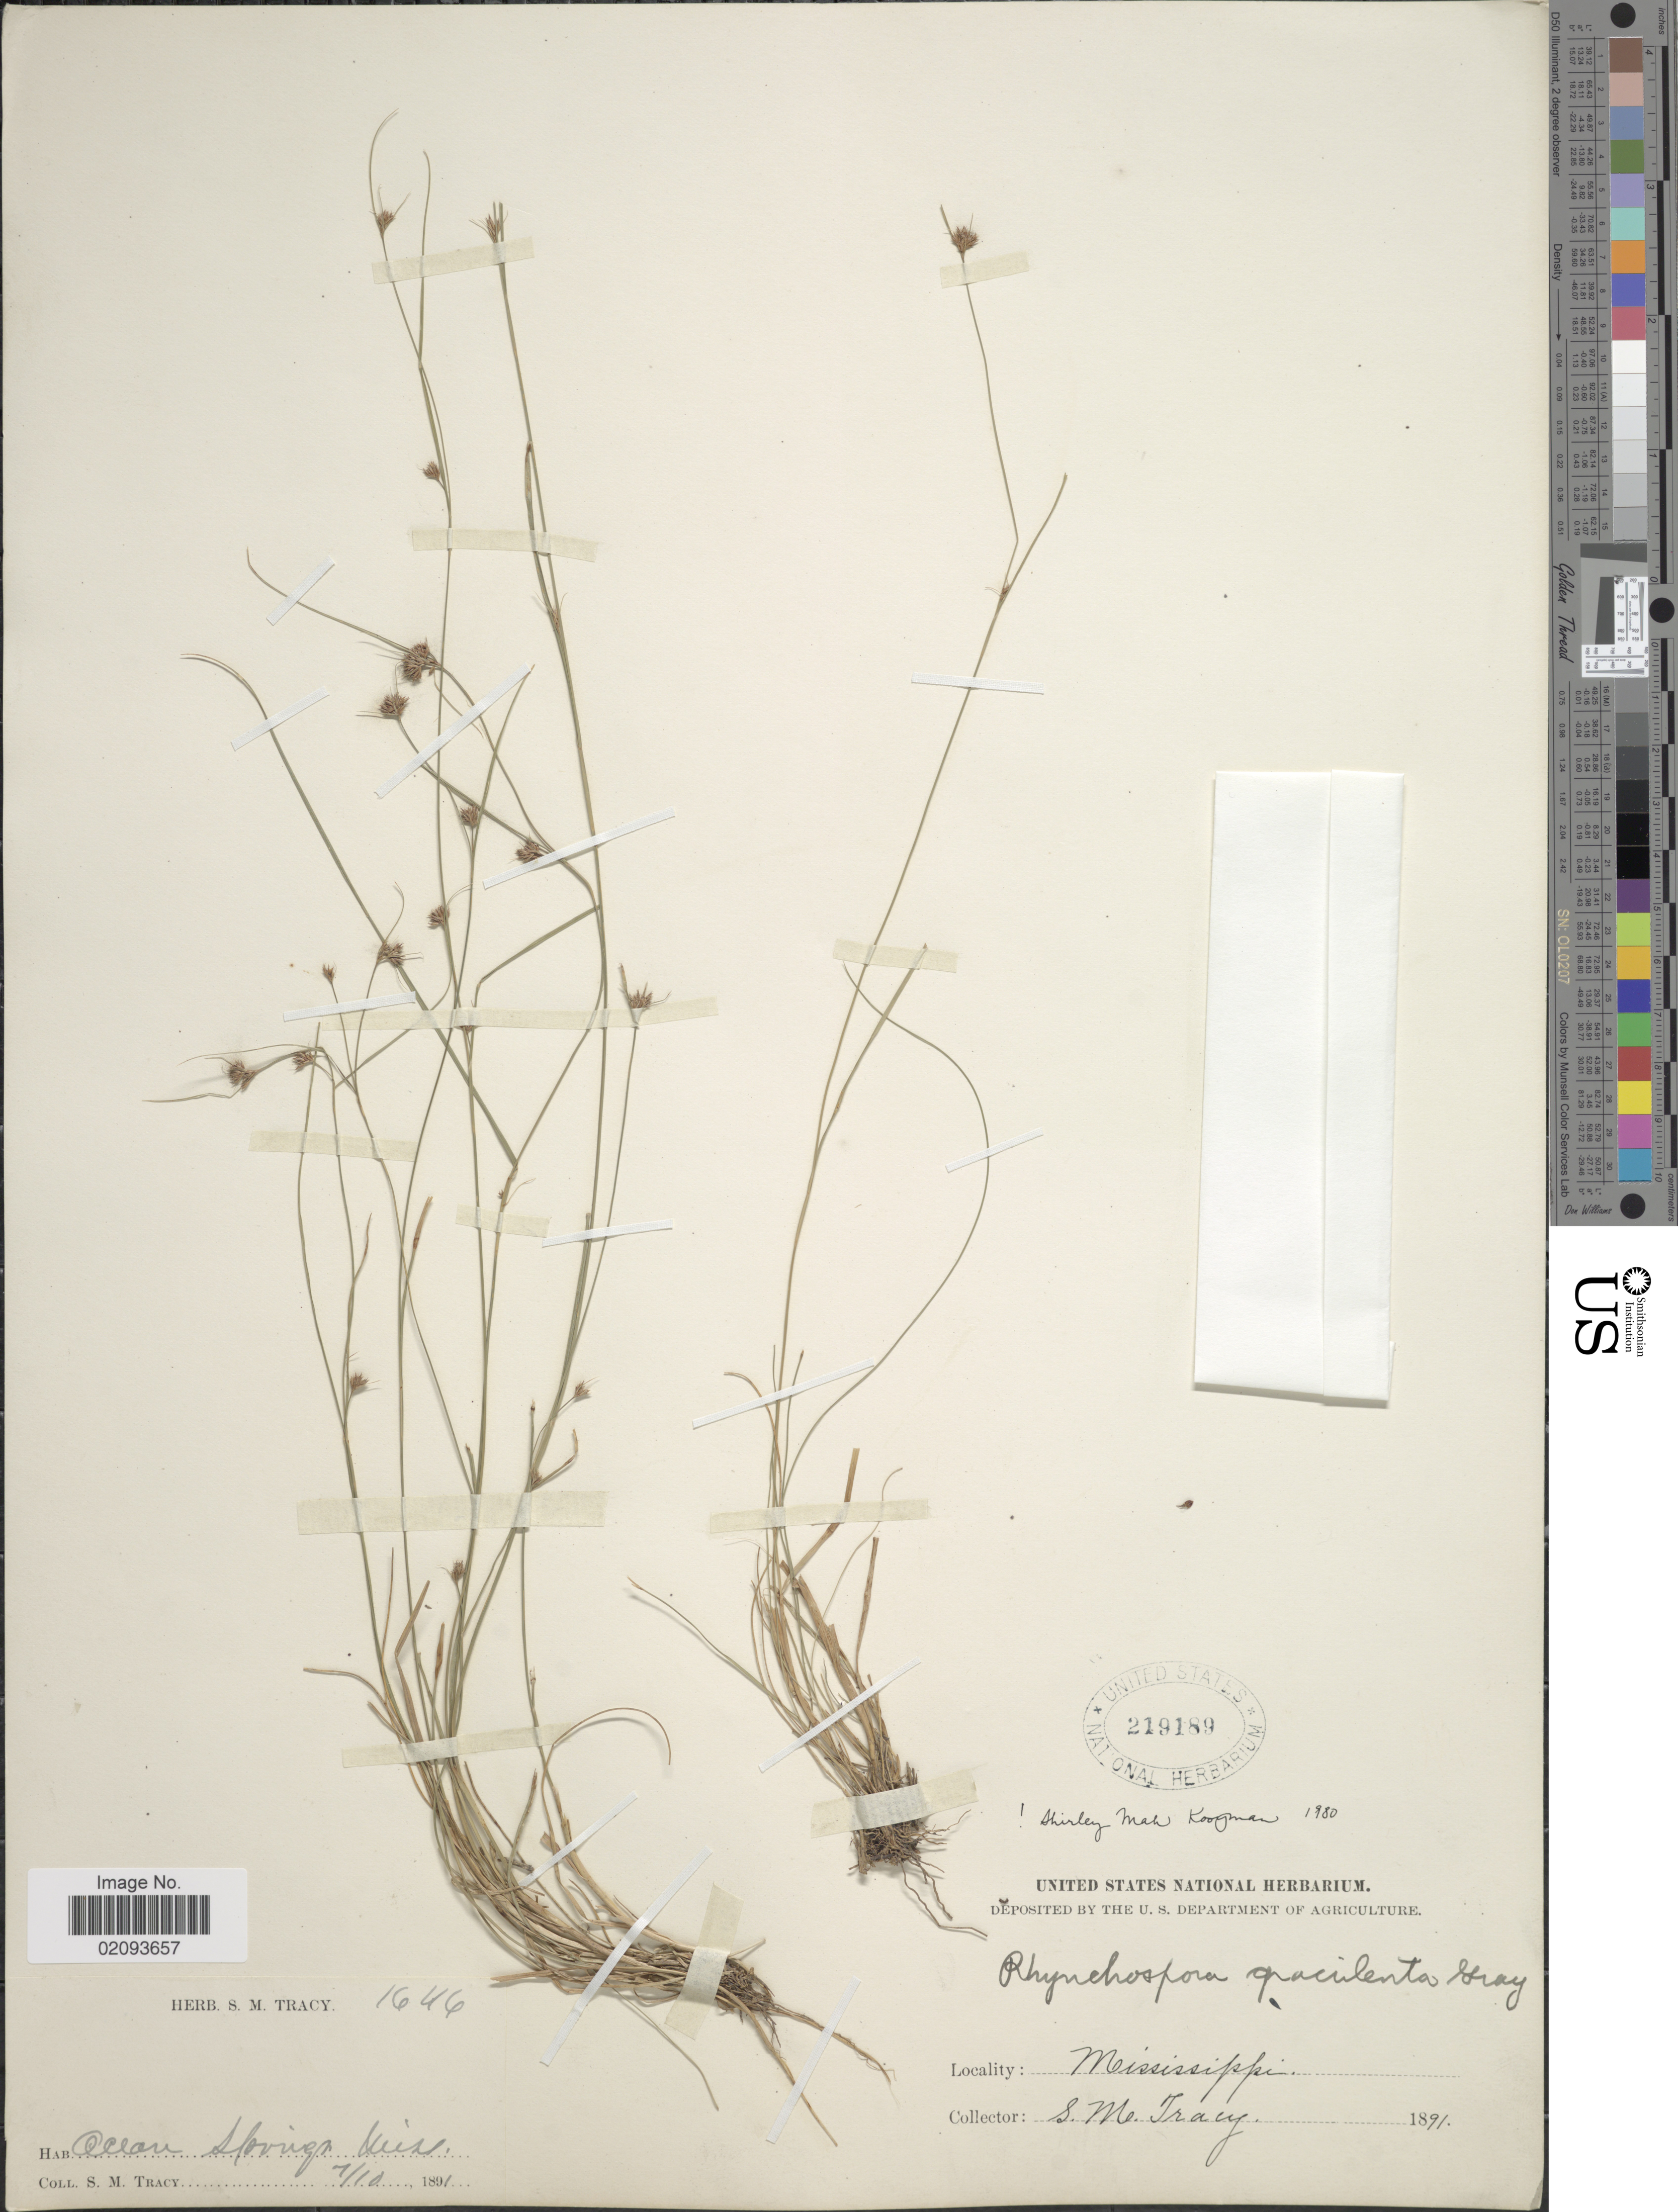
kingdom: Plantae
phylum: Tracheophyta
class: Liliopsida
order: Poales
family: Cyperaceae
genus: Rhynchospora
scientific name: Rhynchospora gracilenta A. Gray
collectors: S. M. Tracy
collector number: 1646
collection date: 1891-07-10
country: United States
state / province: Mississippi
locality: Ocean Springs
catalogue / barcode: US 219189